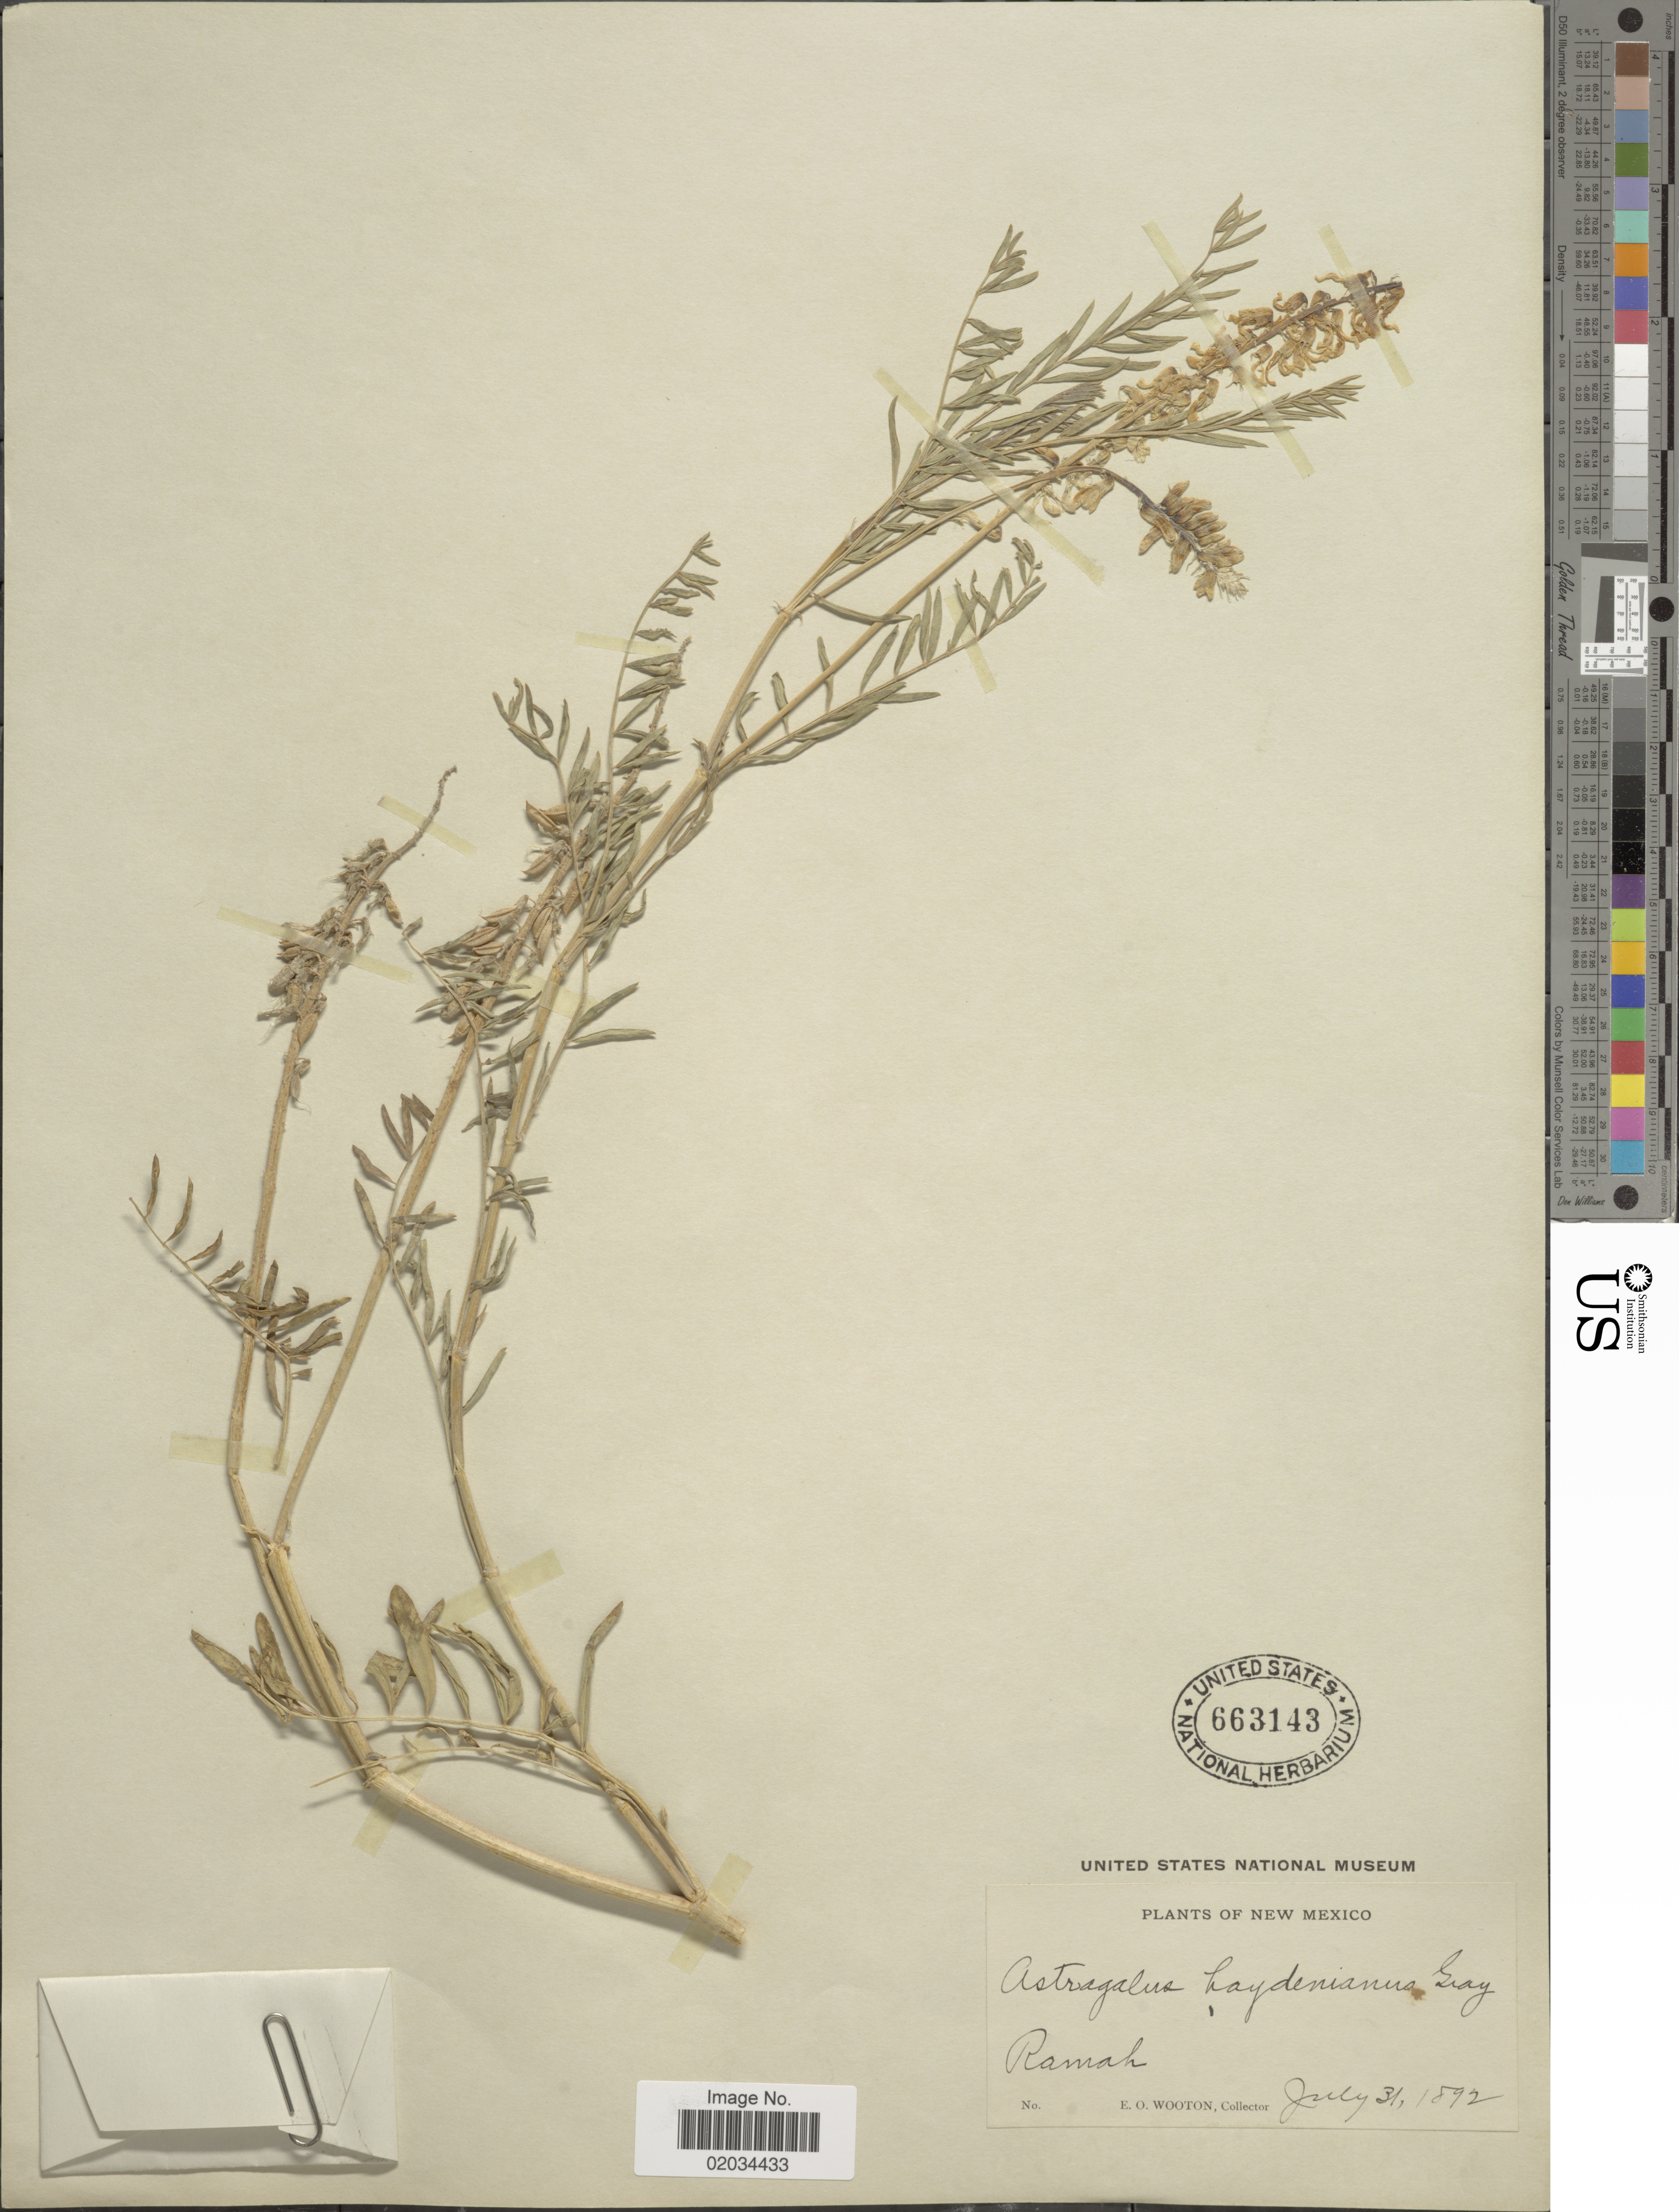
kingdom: Plantae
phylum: Tracheophyta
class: Magnoliopsida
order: Fabales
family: Fabaceae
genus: Astragalus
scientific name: Astragalus scobinatulus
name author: E. Sheld.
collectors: E. O. Wooton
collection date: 1892-07-31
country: United States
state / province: New Mexico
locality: Ramah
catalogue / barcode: US 663143